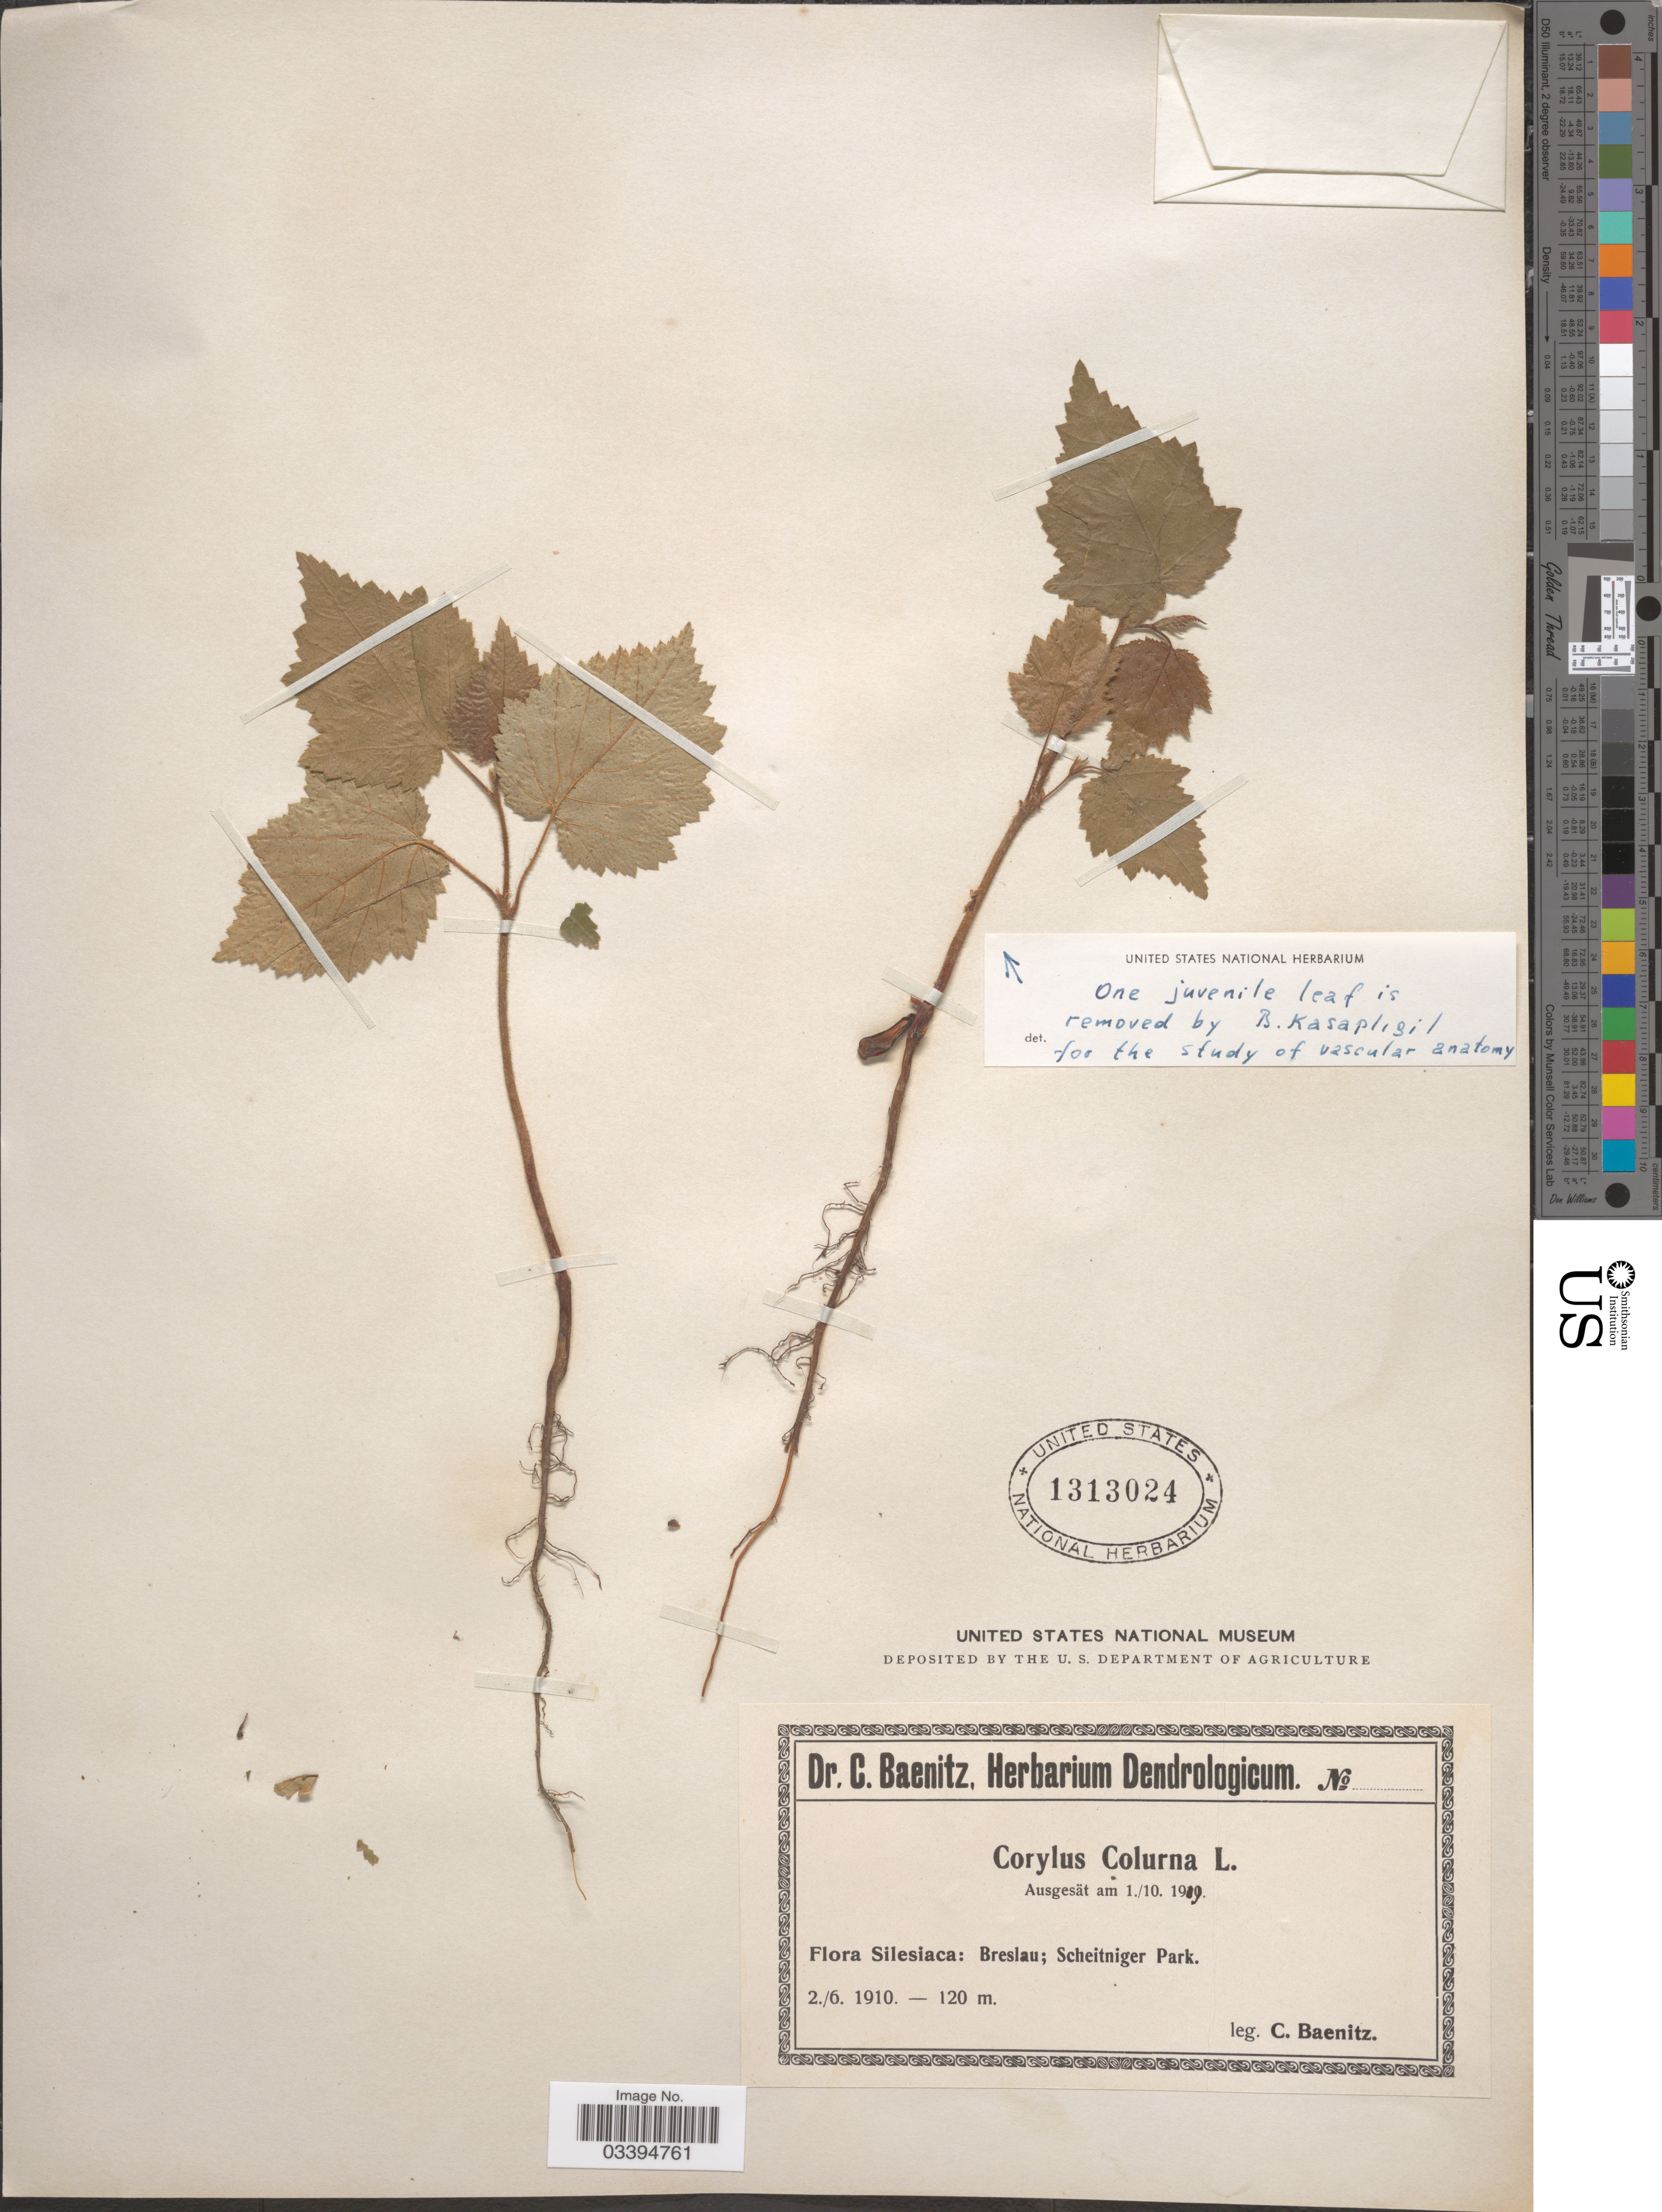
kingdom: Plantae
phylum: Tracheophyta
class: Magnoliopsida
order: Fagales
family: Betulaceae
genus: Corylus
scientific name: Corylus colurna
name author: L.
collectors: C. G. Baenitz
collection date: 1910-06-02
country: Poland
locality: Silesiaca: Breslau; Scheitniger Park.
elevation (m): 120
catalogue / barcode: US 1313024